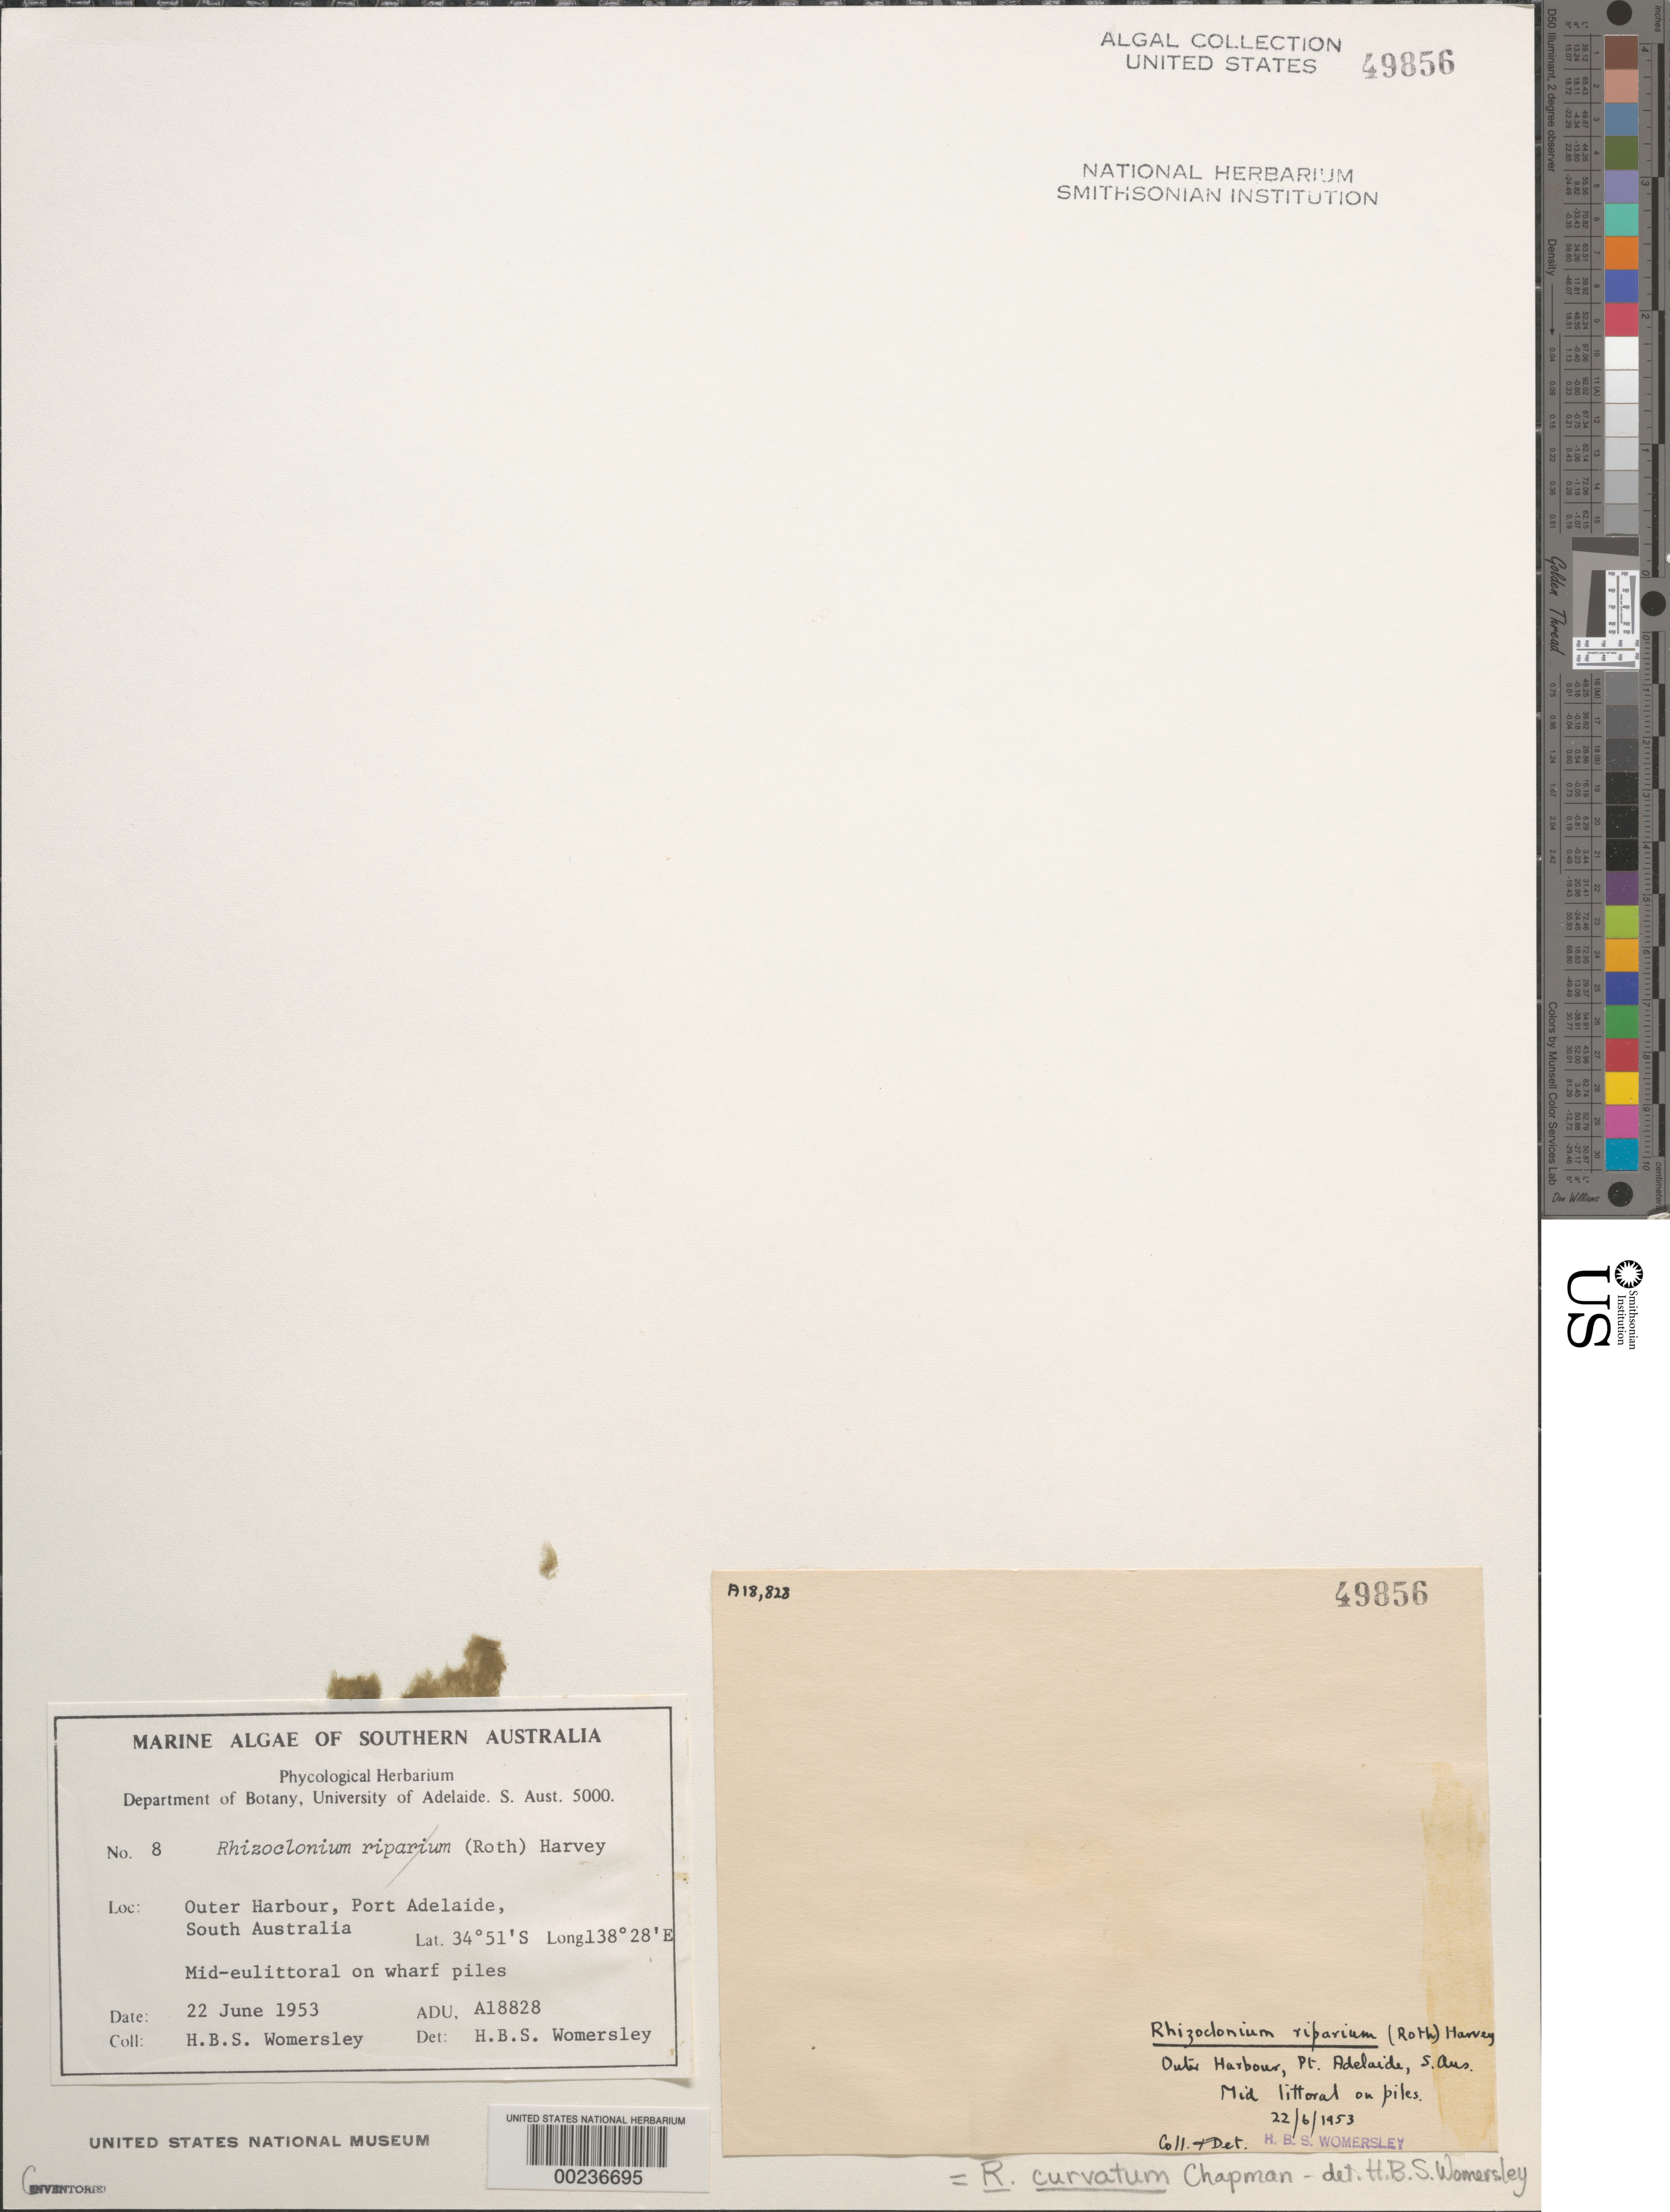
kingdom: Plantae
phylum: Chlorophyta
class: Ulvophyceae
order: Cladophorales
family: Cladophoraceae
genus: Rhizoclonium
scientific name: Rhizoclonium curvatum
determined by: Womersley, H. B. S.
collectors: H. B. S. Womersley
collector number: ADU A18828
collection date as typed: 22 Jun 1953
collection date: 1953-06-22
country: Australia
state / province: South Australia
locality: Port Adelaide, outer harbor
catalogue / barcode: US 49856